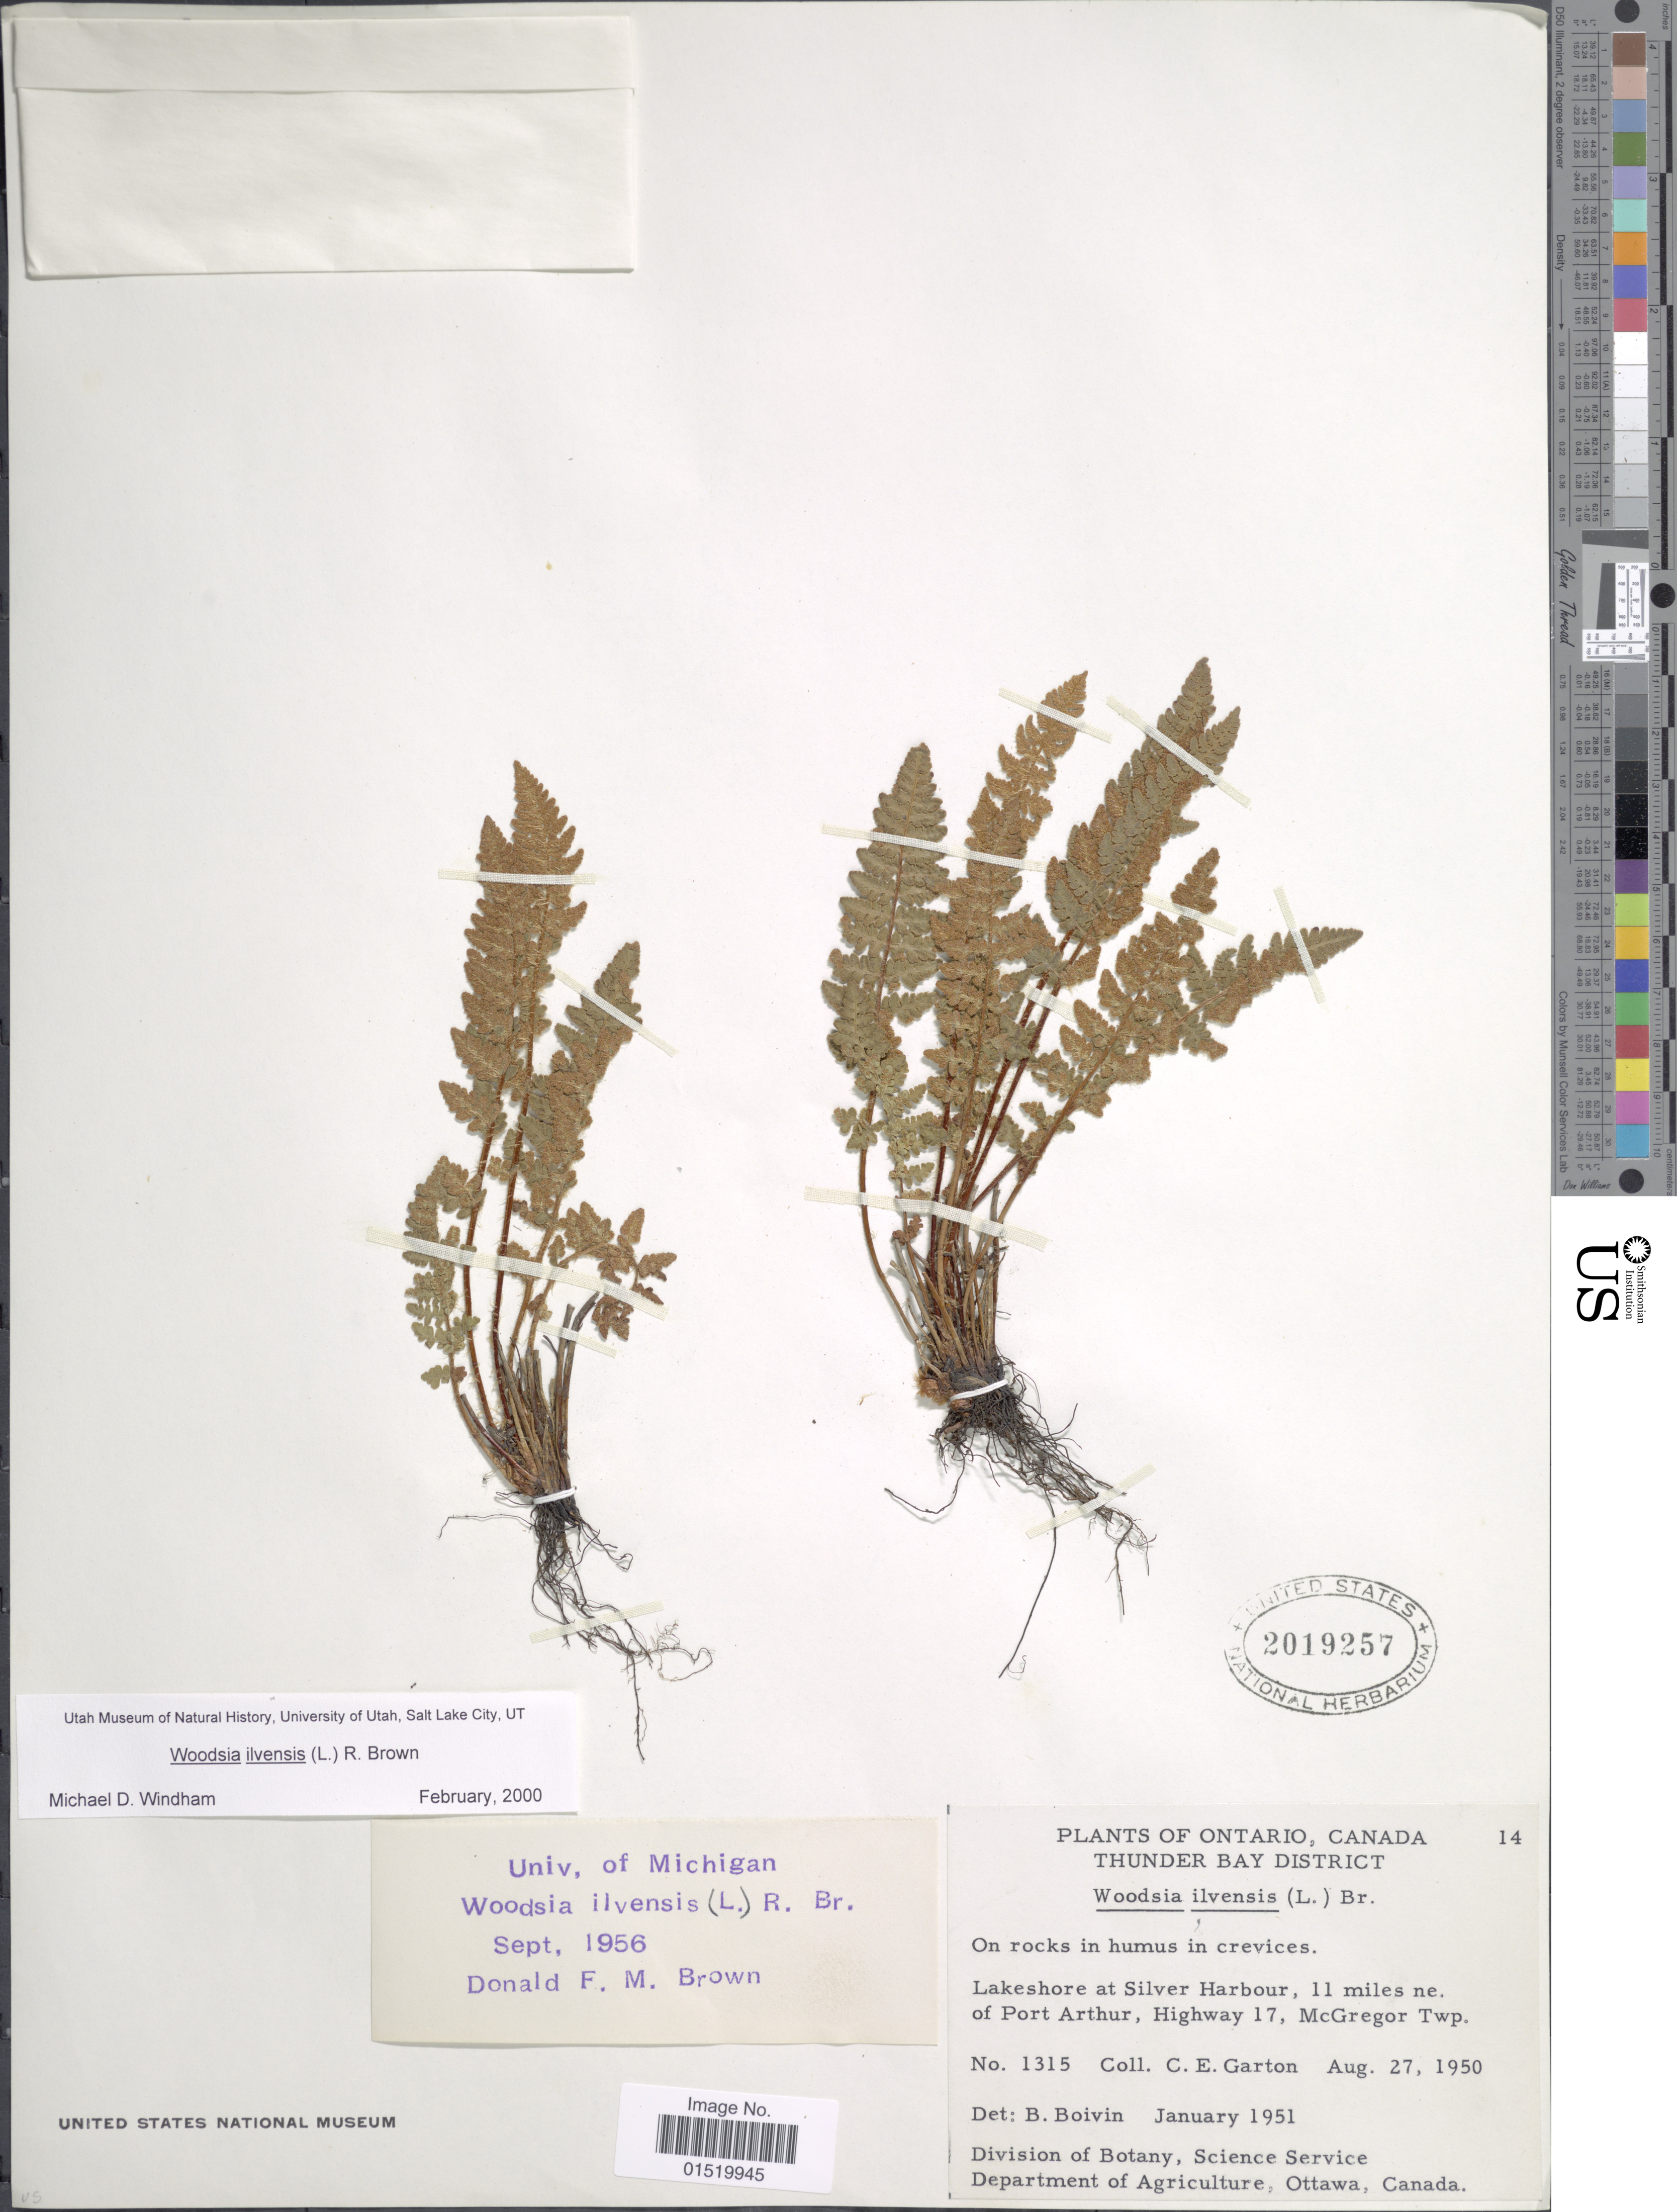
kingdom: Plantae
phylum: Tracheophyta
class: Polypodiopsida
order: Polypodiales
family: Woodsiaceae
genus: Woodsia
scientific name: Woodsia ilvensis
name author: (L.) R. Br.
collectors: C. E. Garton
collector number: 1315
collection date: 1950-08-27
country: Canada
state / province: Ontario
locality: Thunder Bay District, Lakeshore at Silver Harbour, 11 miles ne. of Port Arthur, Highway 17, McGregor Twp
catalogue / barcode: US 2019257